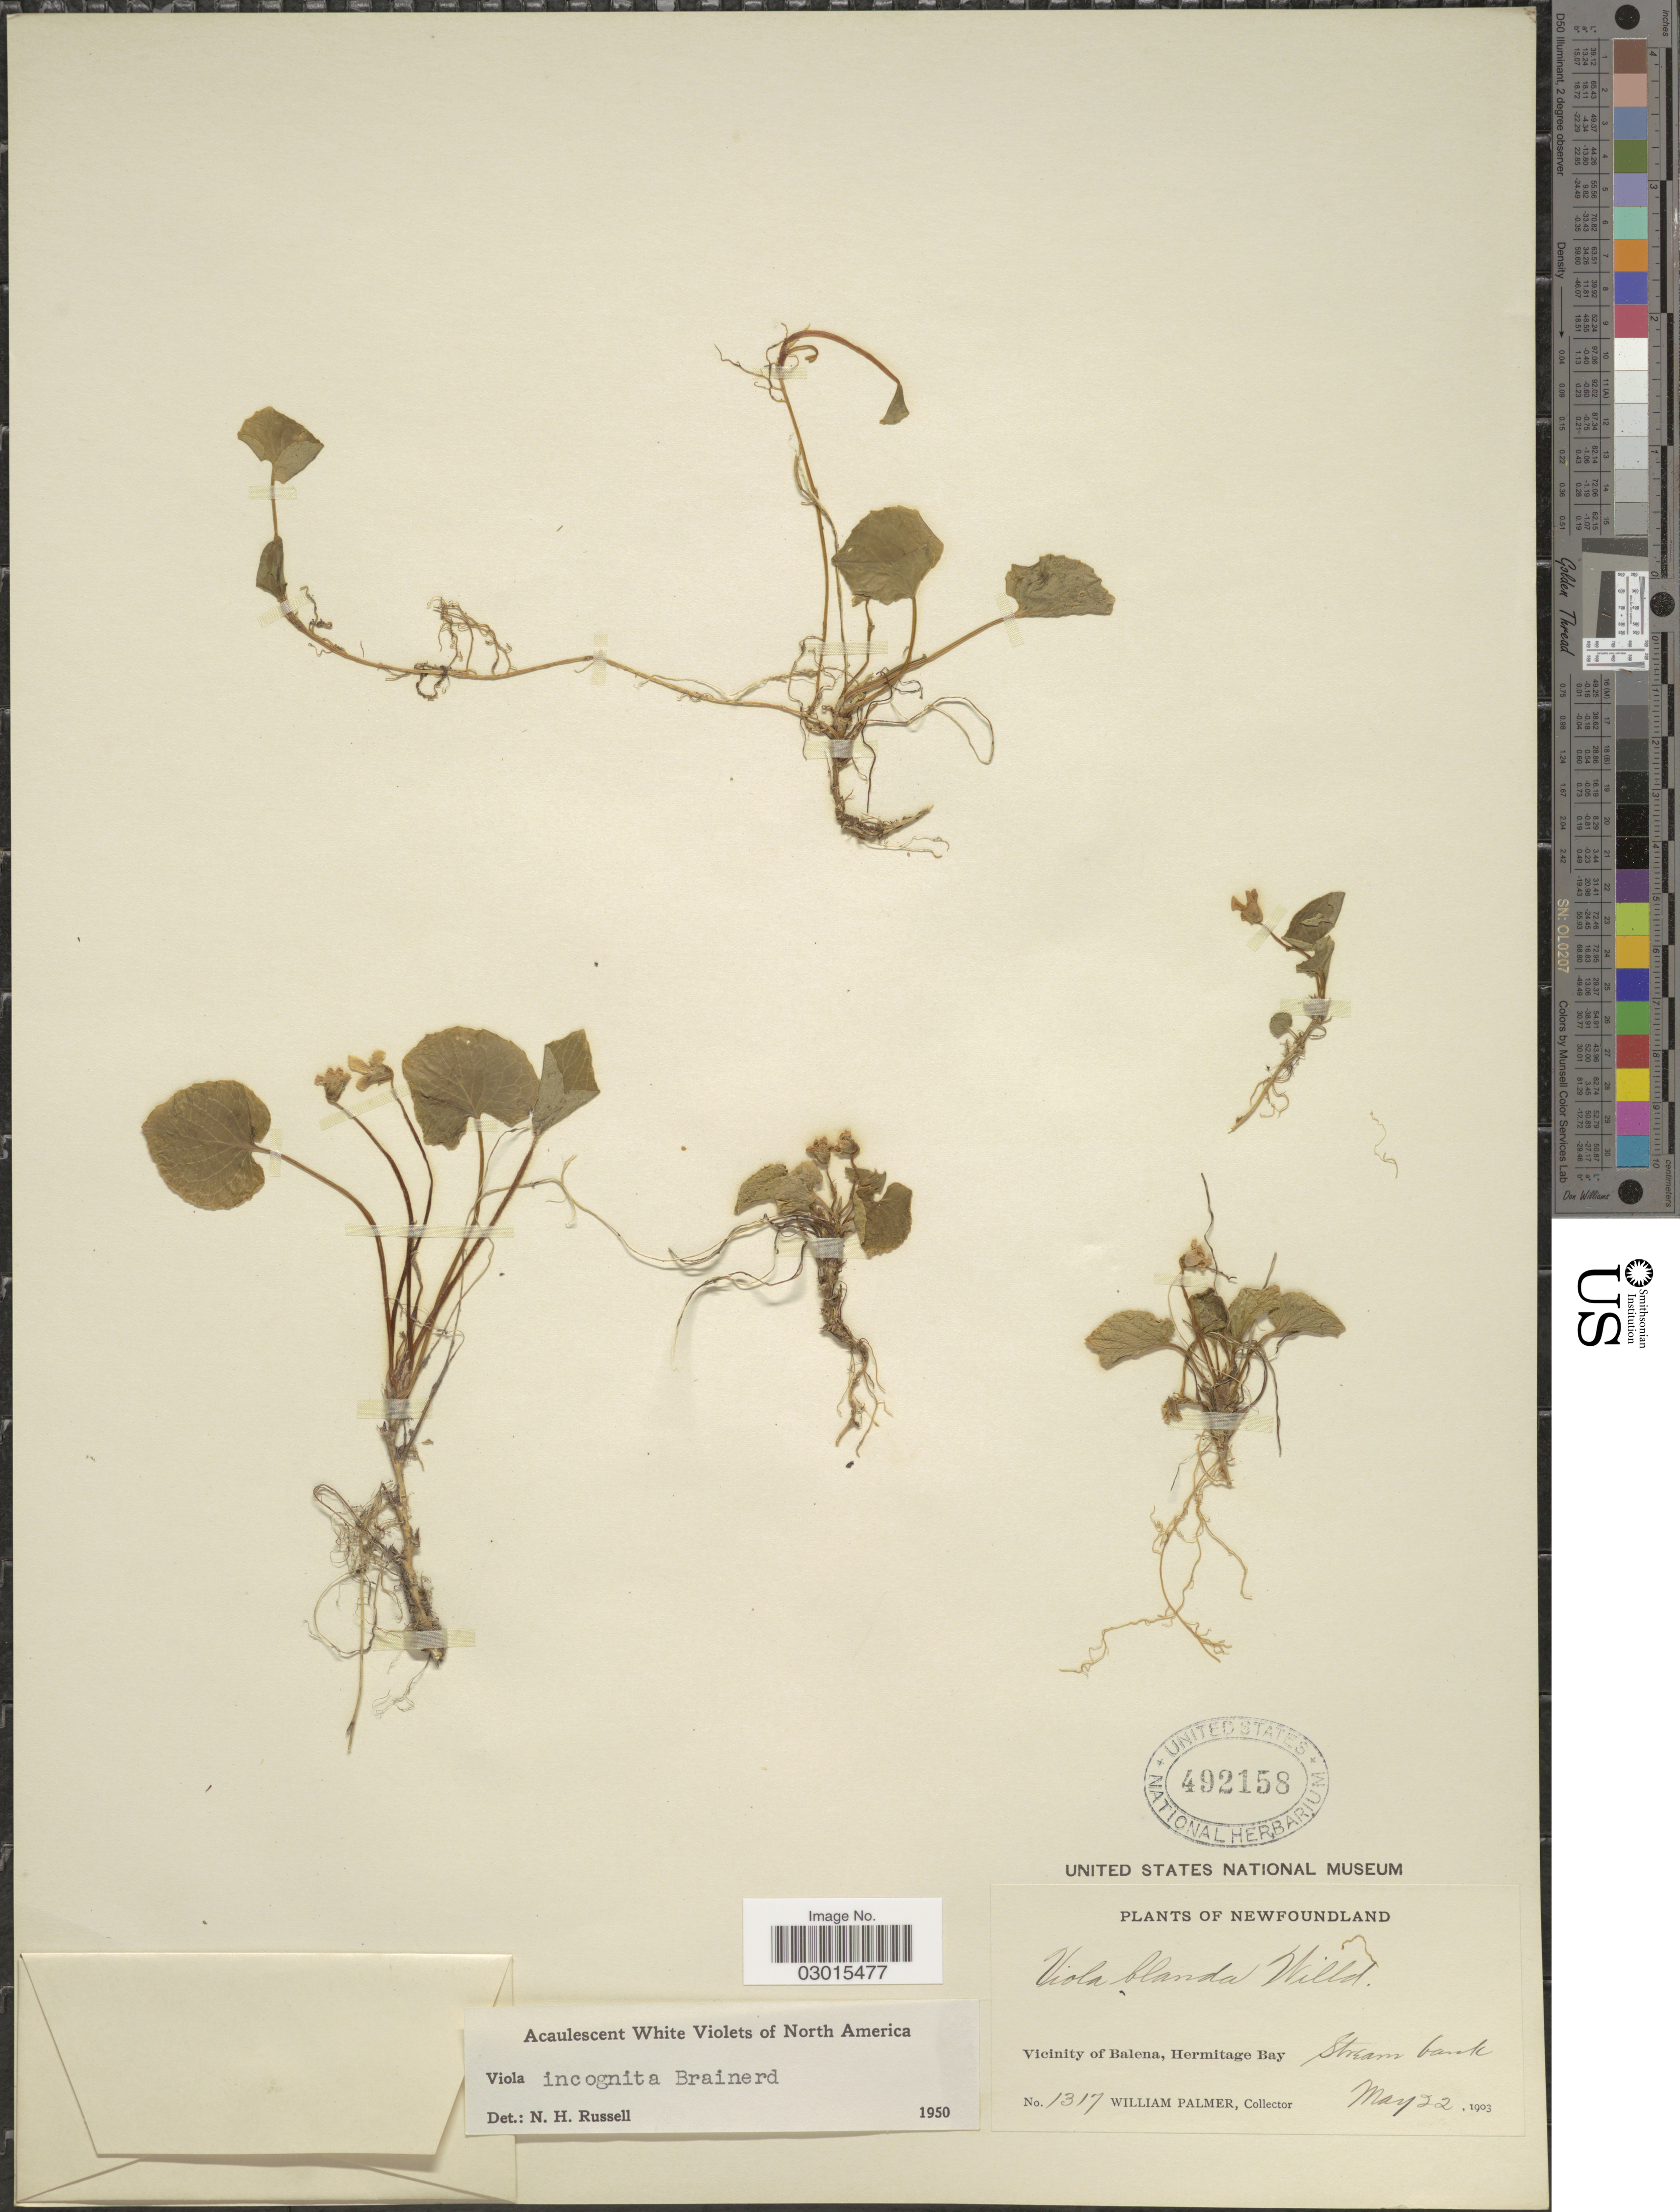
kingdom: Plantae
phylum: Tracheophyta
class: Magnoliopsida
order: Malpighiales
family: Violaceae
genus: Viola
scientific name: Viola incognita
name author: Brainerd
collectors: W. Palmer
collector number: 1317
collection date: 1903-05-22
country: Canada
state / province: Newfoundland and Labrador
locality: Vicinity of Balena, Hermitage Bay. Stream bank.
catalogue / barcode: US 492158